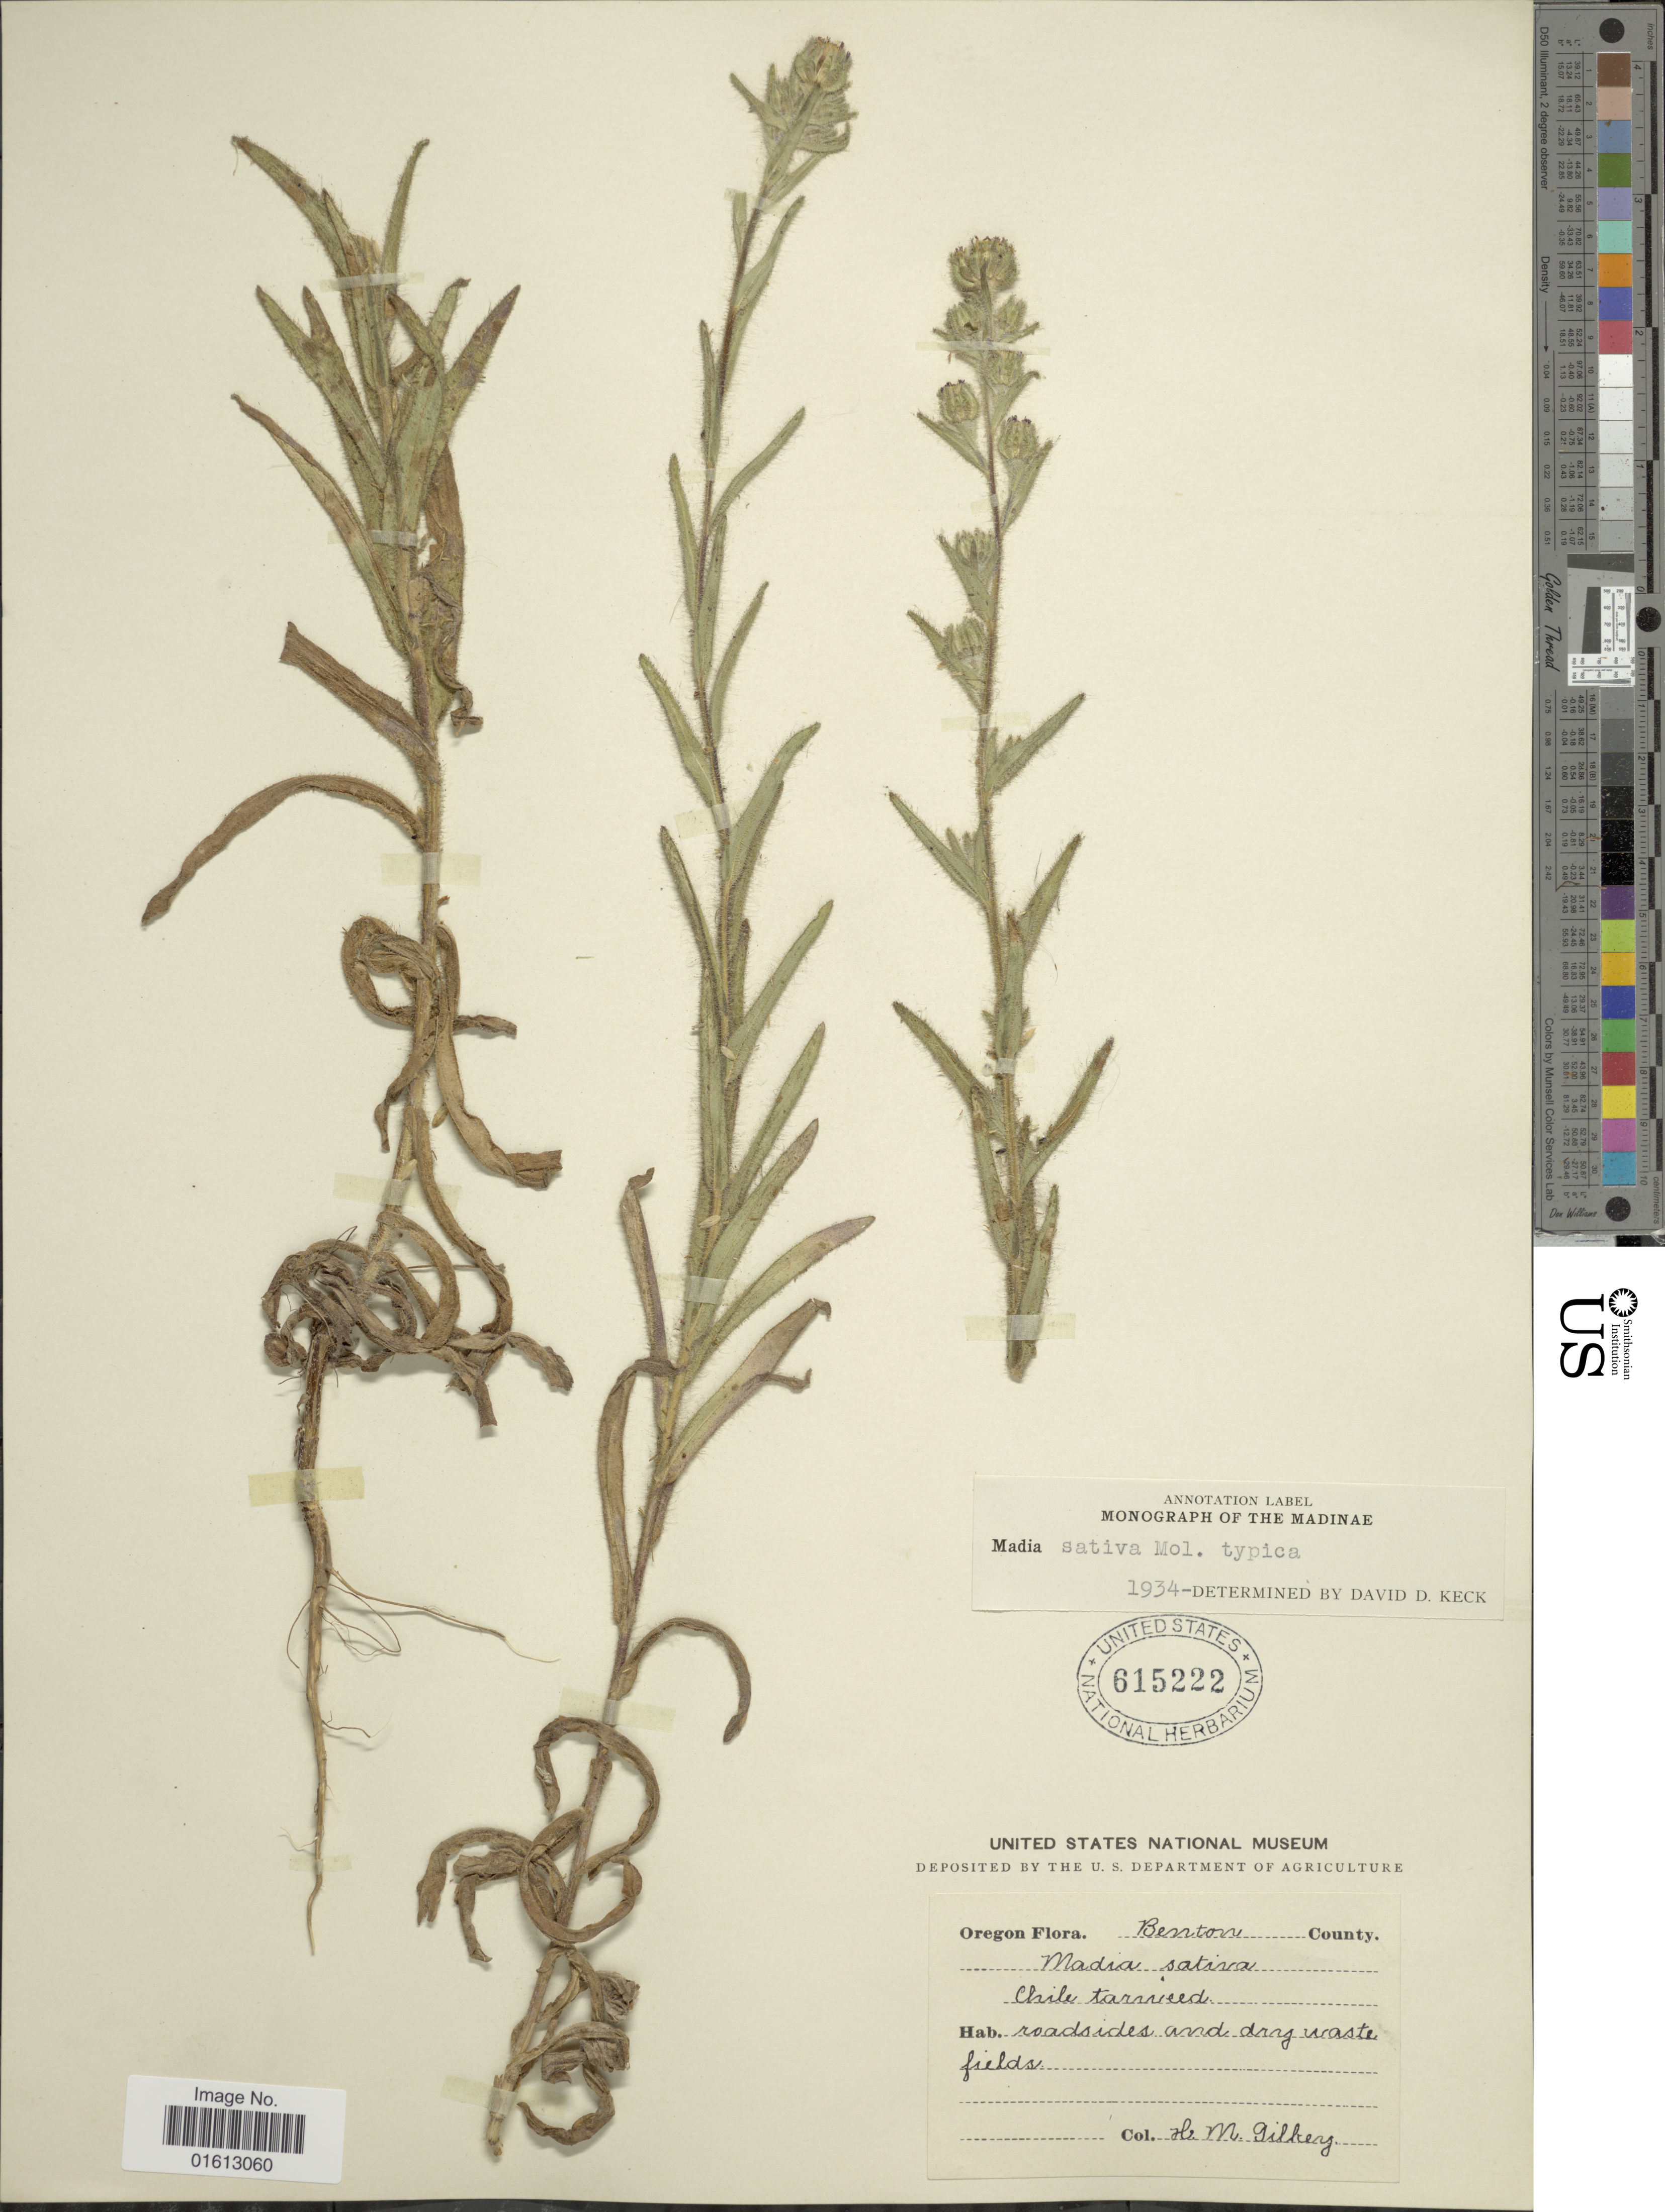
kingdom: Plantae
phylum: Tracheophyta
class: Magnoliopsida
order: Asterales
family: Asteraceae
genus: Madia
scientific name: Madia sativa subsp. sativa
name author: Molina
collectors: H. Gilkey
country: United States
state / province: Oregon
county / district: Benton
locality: Oergon, Benton County.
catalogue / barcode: US 615222